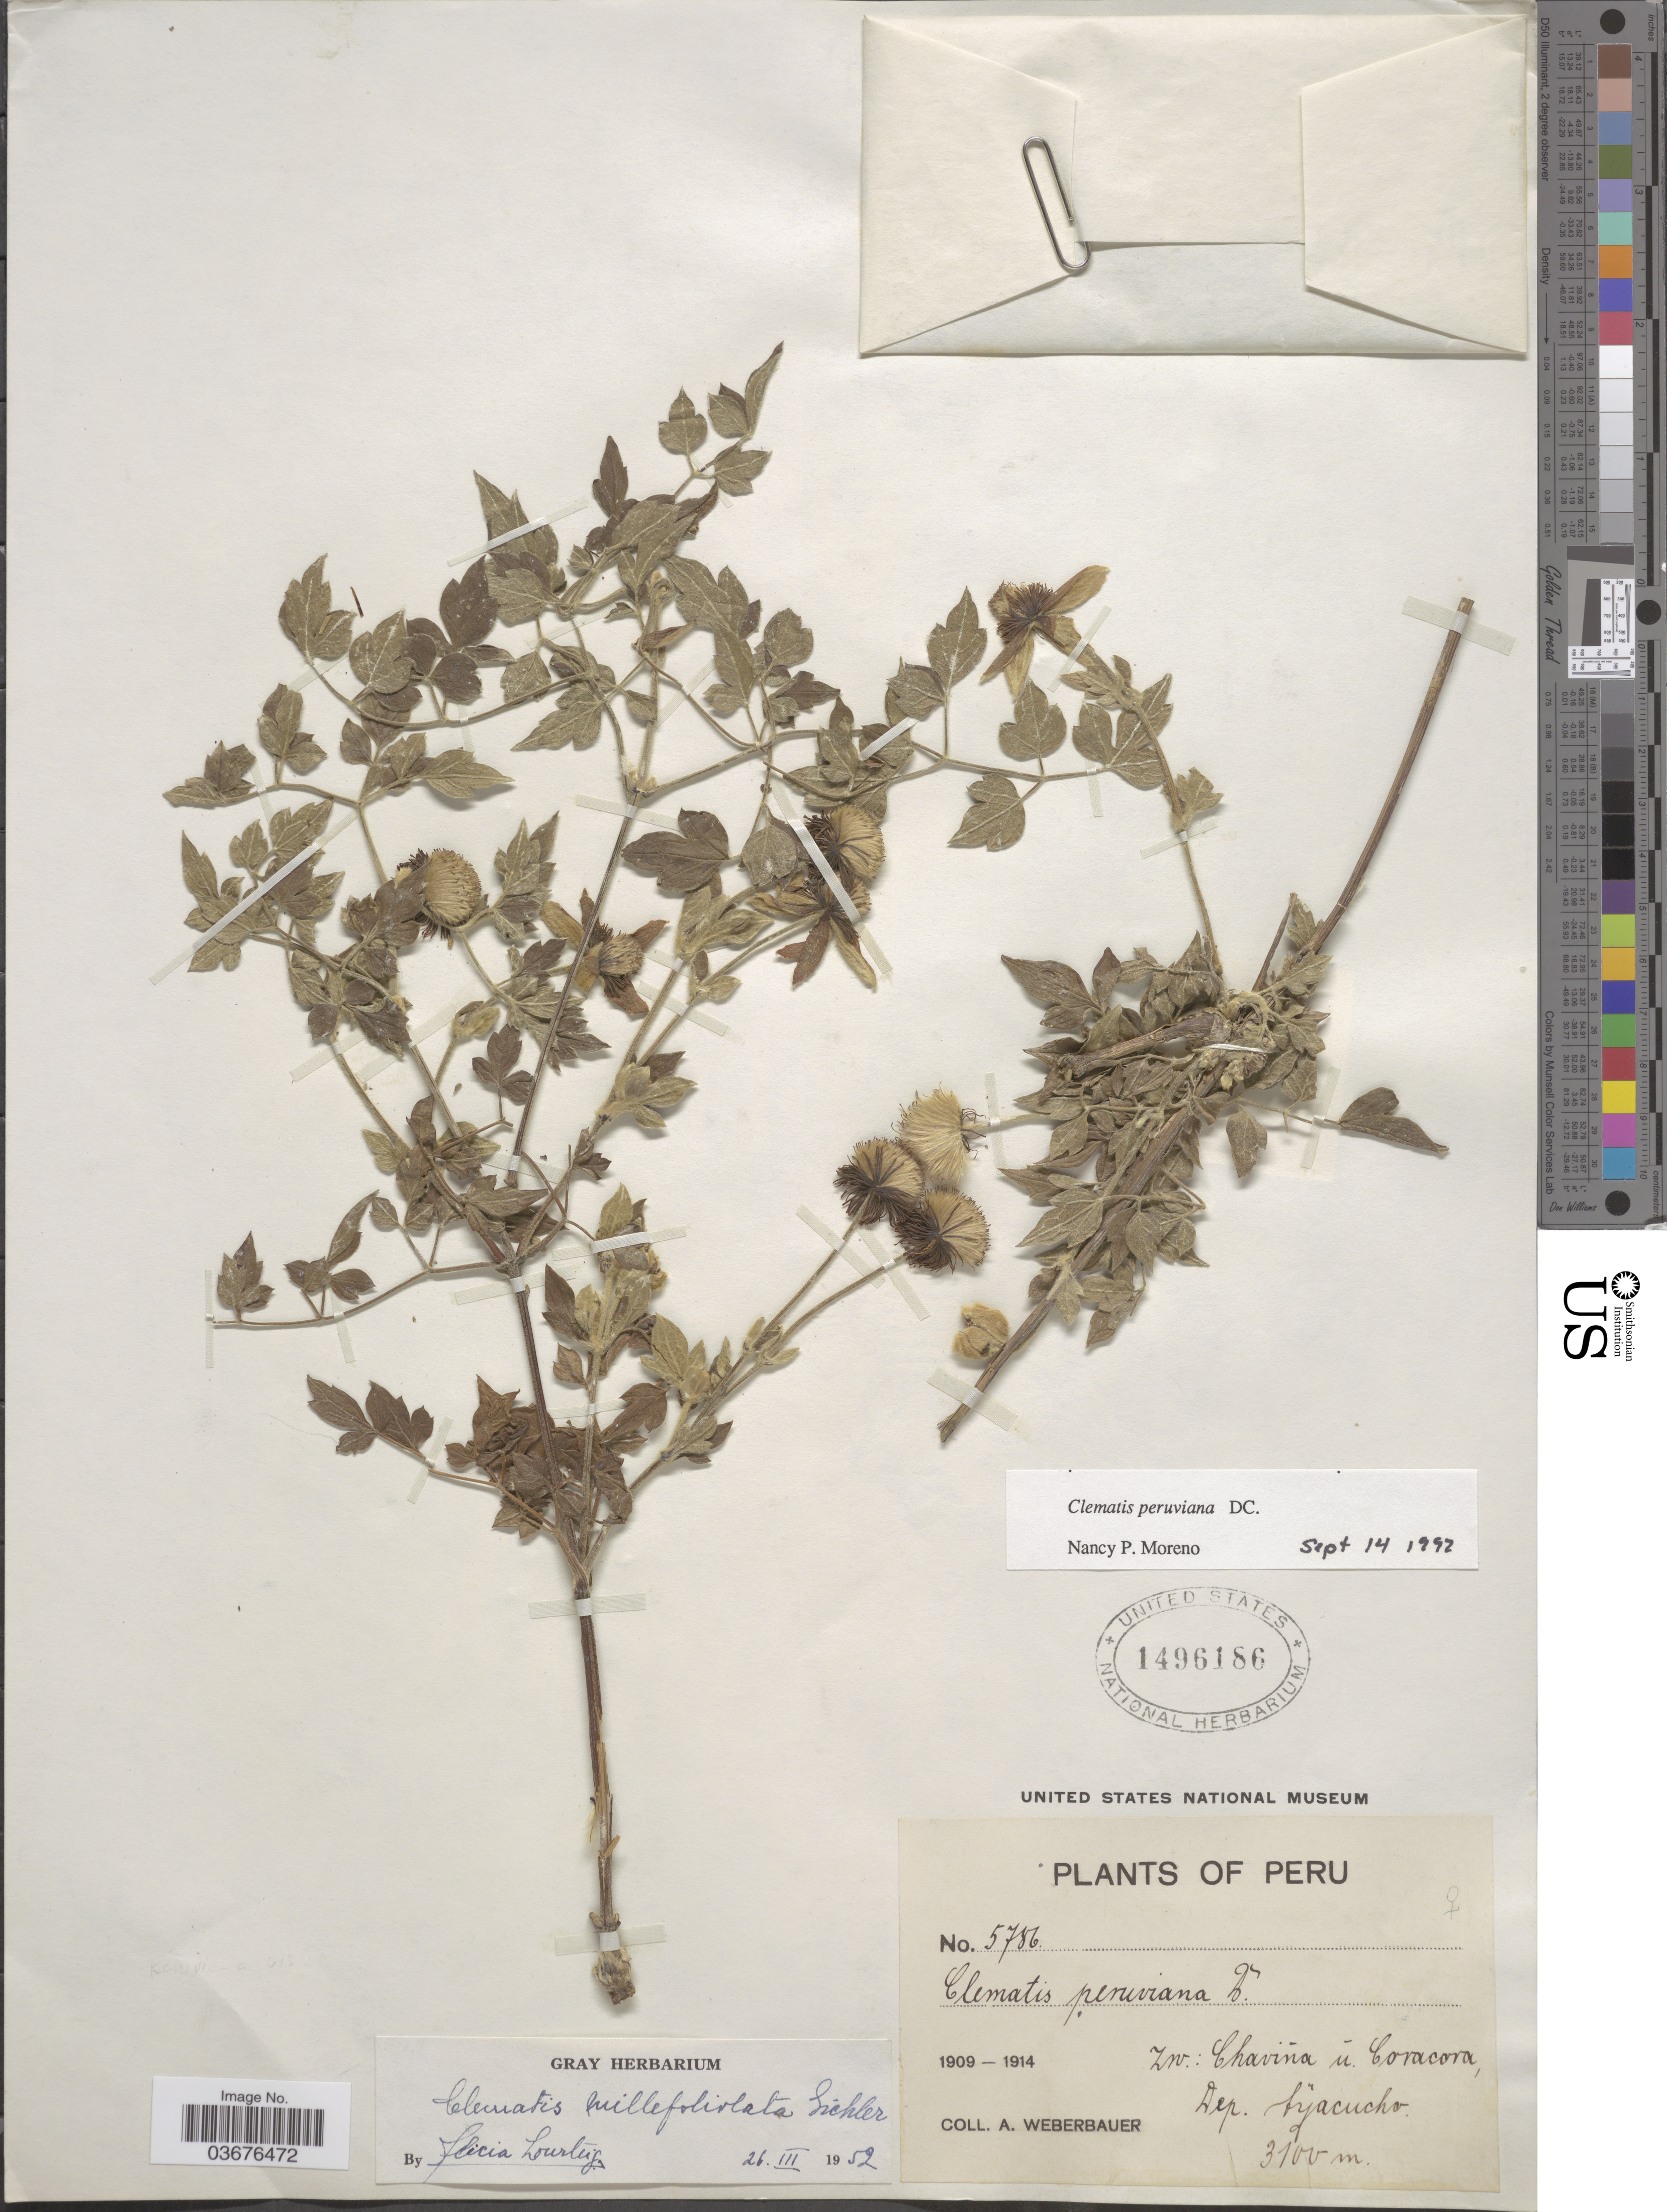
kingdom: Plantae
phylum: Tracheophyta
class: Magnoliopsida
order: Ranunculales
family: Ranunculaceae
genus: Clematis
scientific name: Clematis peruviana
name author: DC.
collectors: A. Weberbauer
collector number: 5786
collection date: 1909/1914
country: Peru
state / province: Ayacucho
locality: Zw: Chavina u. Coracora, Dep. Ayacucho.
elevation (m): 3100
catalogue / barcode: US 1496186